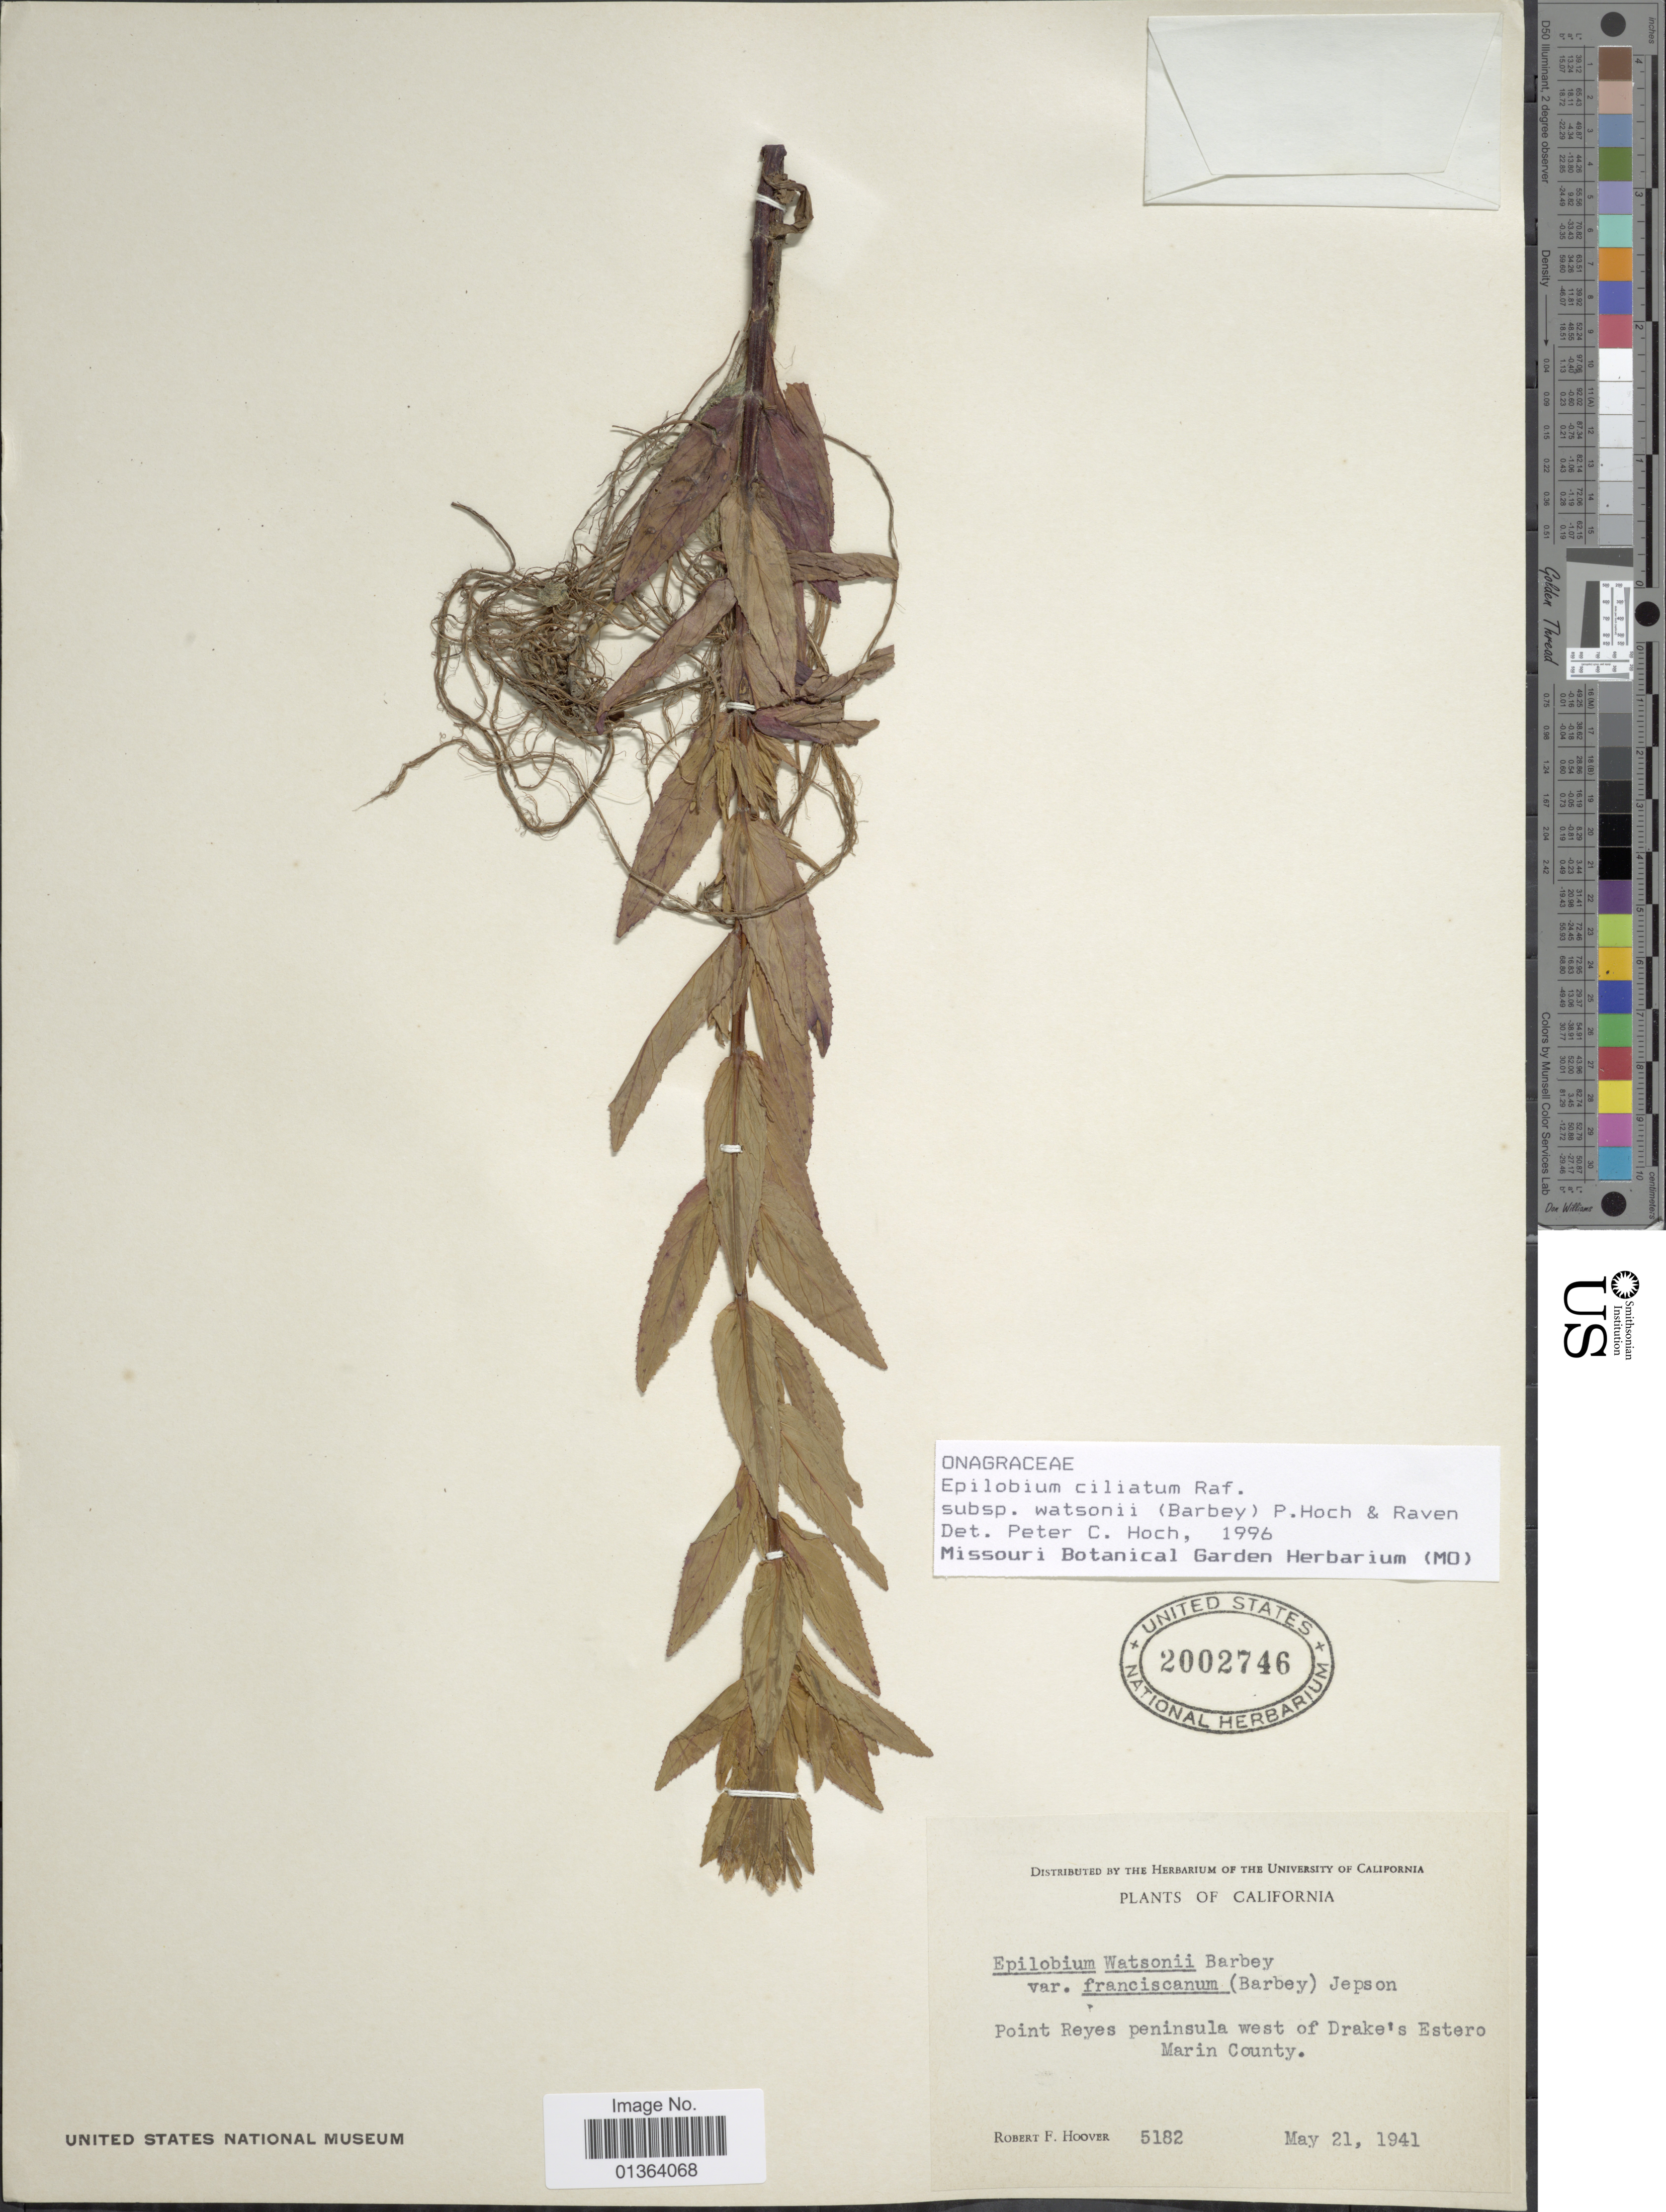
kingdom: Plantae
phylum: Tracheophyta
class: Magnoliopsida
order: Myrtales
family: Onagraceae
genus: Epilobium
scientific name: Epilobium ciliatum subsp. watsonii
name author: (Barbey) Hoch & P.H. Raven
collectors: R. F. Hoover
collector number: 5182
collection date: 1941-05-21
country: United States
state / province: California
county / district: Marin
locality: Point Reyes peninsula west of Drake's Estero Marin County.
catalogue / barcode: US 2002746